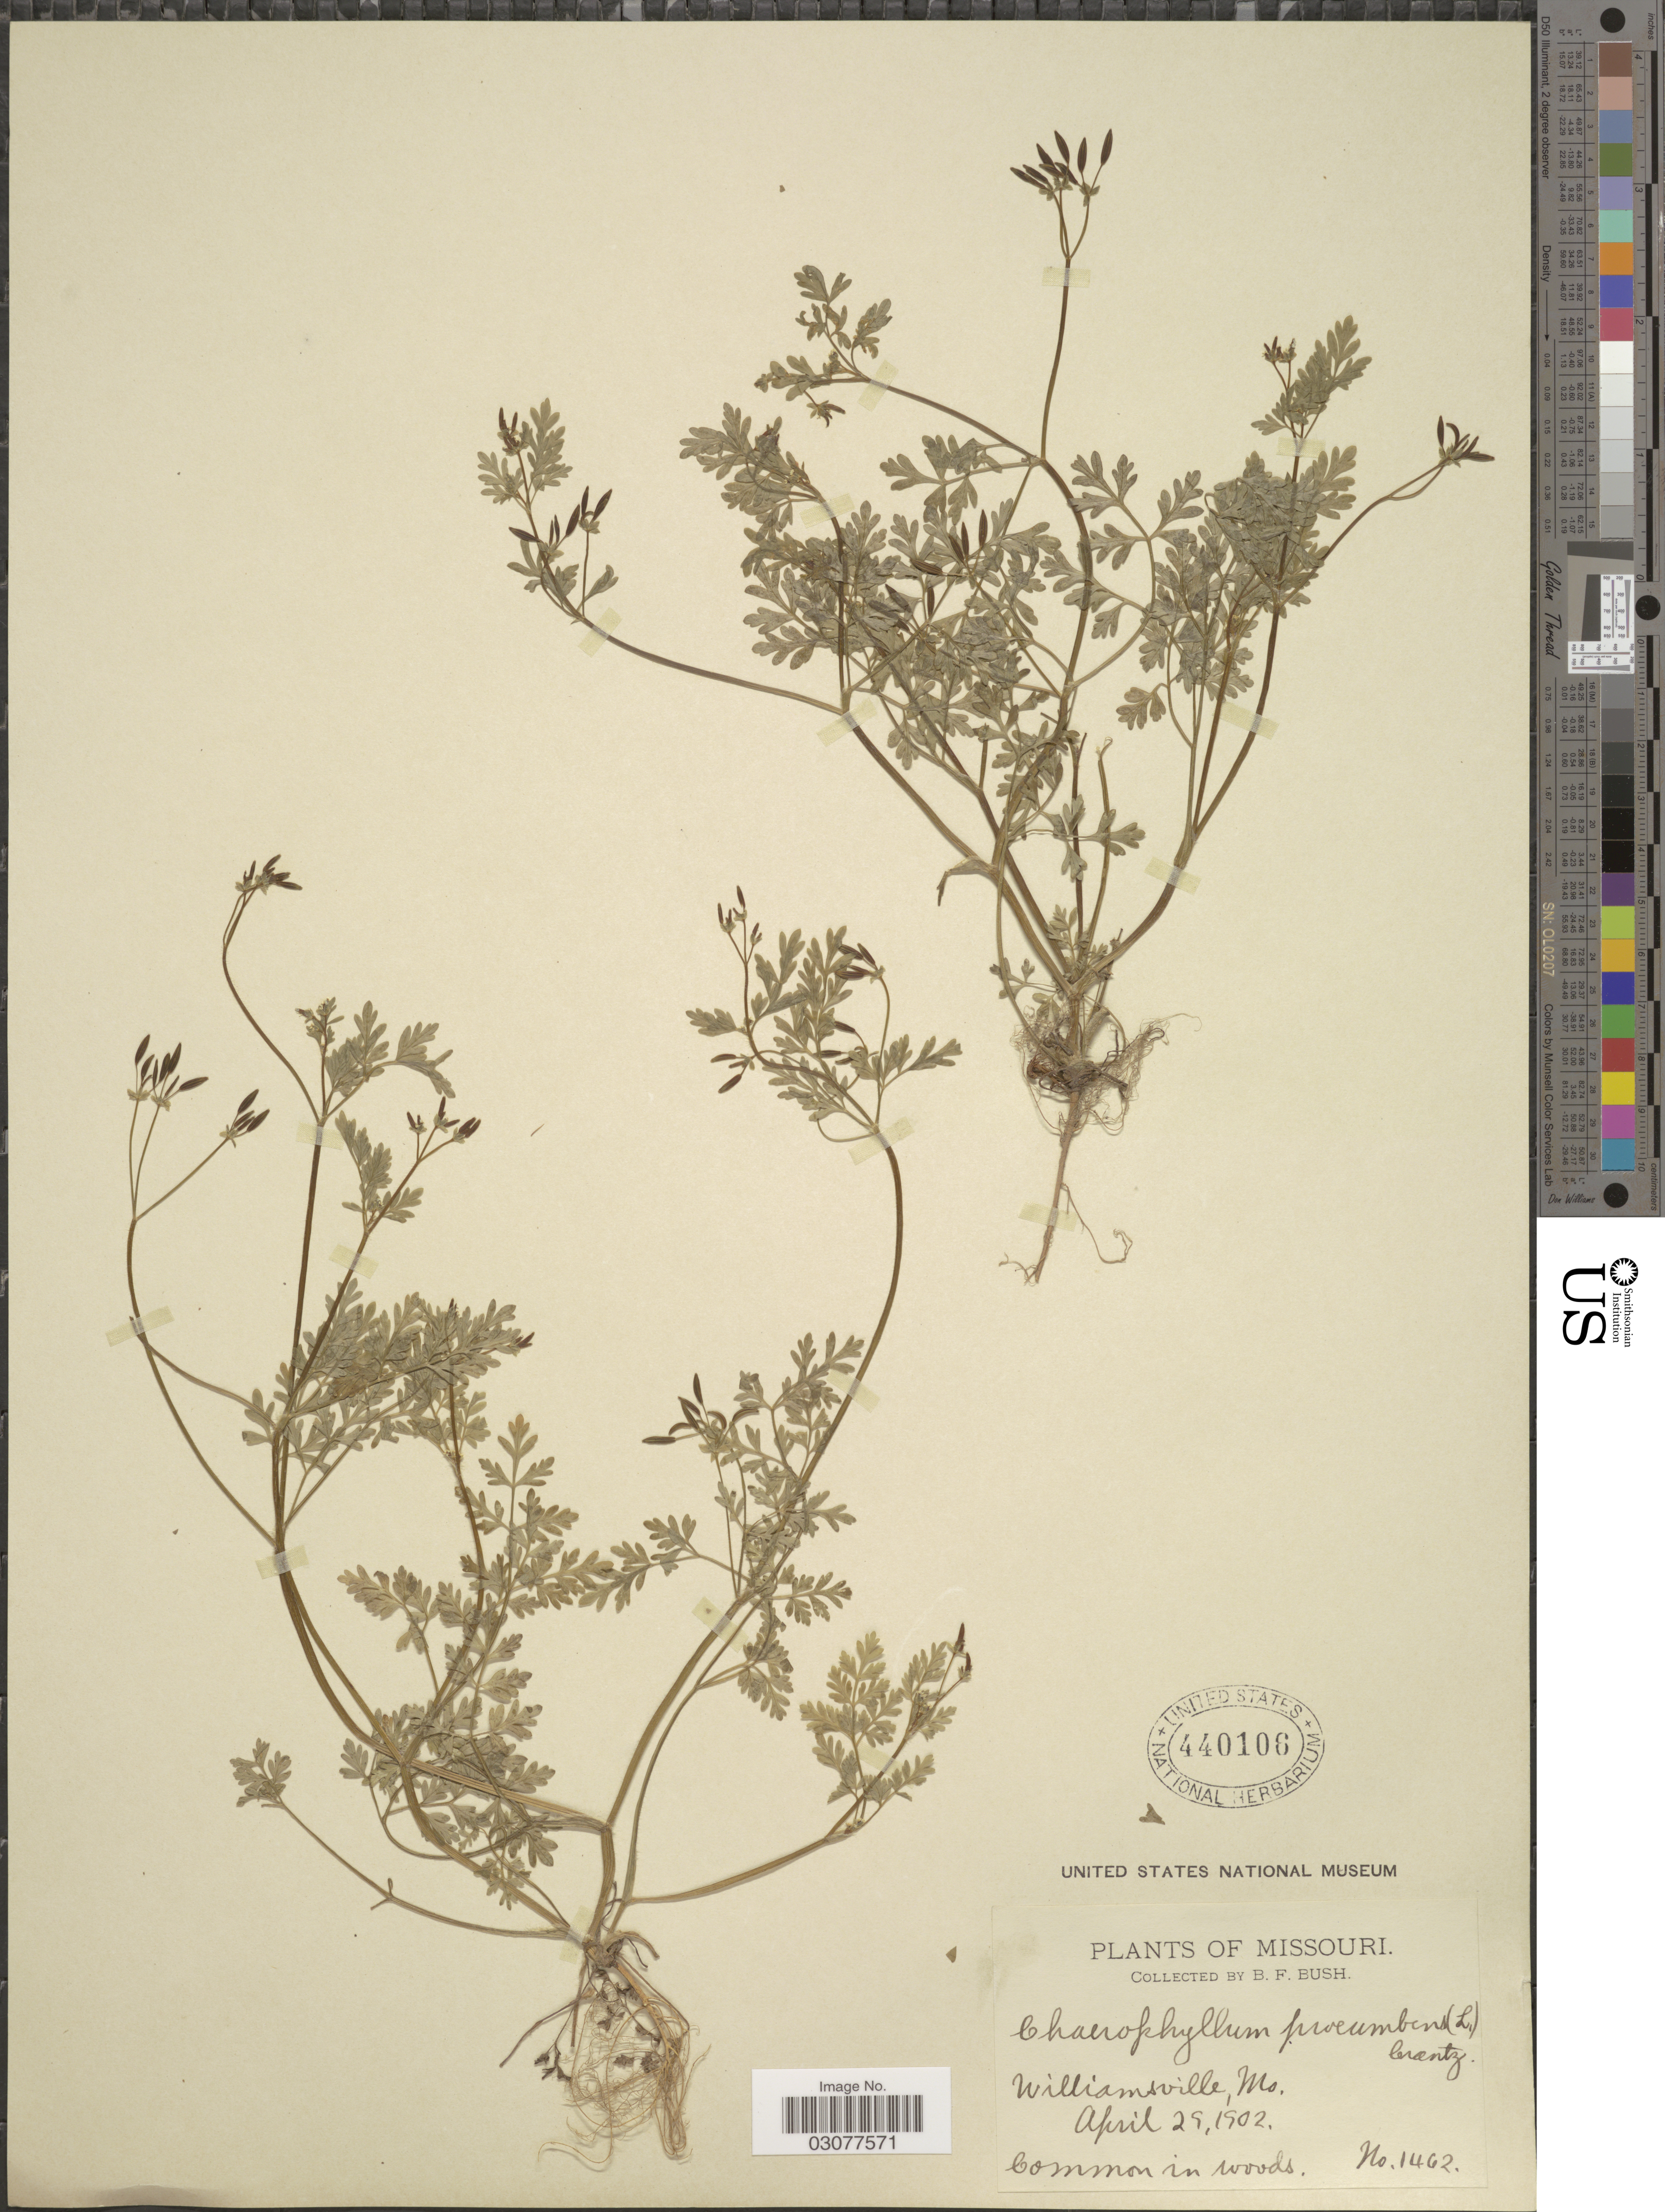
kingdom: Plantae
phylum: Tracheophyta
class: Magnoliopsida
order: Apiales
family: Apiaceae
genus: Chaerophyllum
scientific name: Chaerophyllum procumbens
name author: (L.) Crantz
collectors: B. F. Bush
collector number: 1462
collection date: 1902-04-29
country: United States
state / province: Missouri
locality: Williamsville.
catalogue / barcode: US 440106